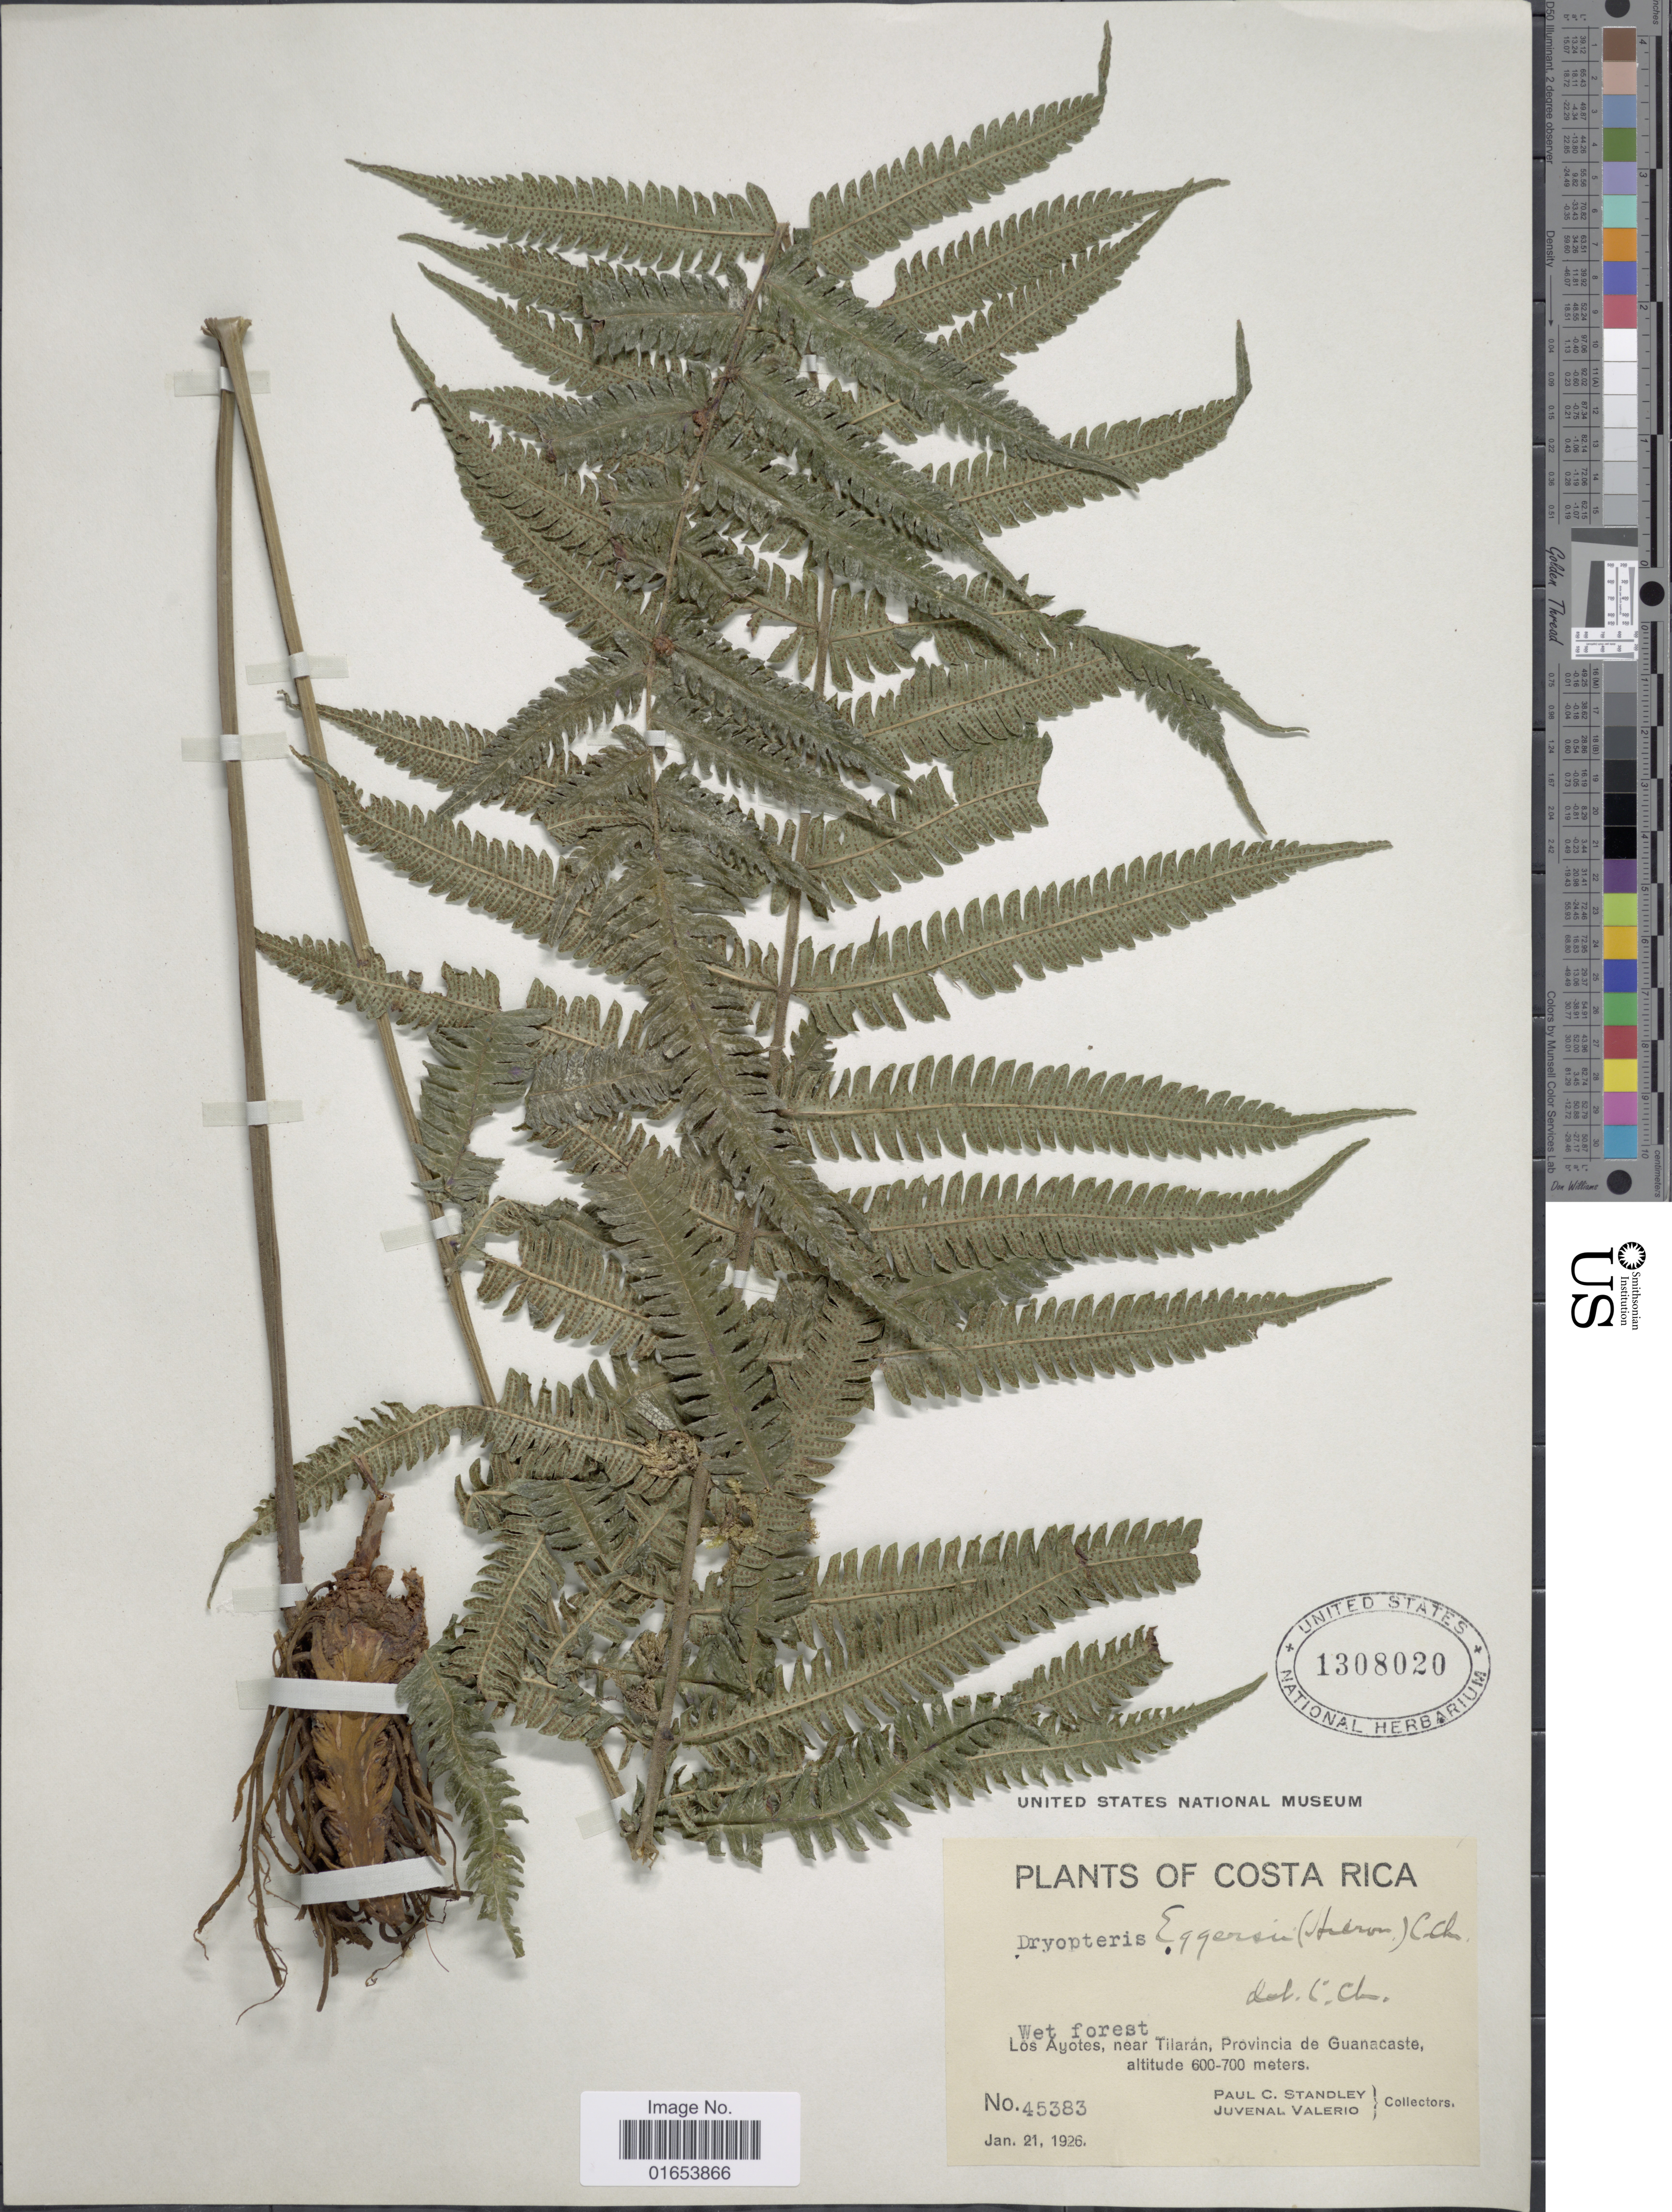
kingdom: Plantae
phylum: Tracheophyta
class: Polypodiopsida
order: Polypodiales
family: Thelypteridaceae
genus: Goniopteris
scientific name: Goniopteris eggersii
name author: (Hieron.) Alston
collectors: P. C. Standley & J. Valerio R.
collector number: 45383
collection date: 1926-01-21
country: Costa Rica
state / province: Guanacaste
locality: Los Ayotes, near Tilaran, Provincia de Guanacaste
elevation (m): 600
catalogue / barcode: US 1308020